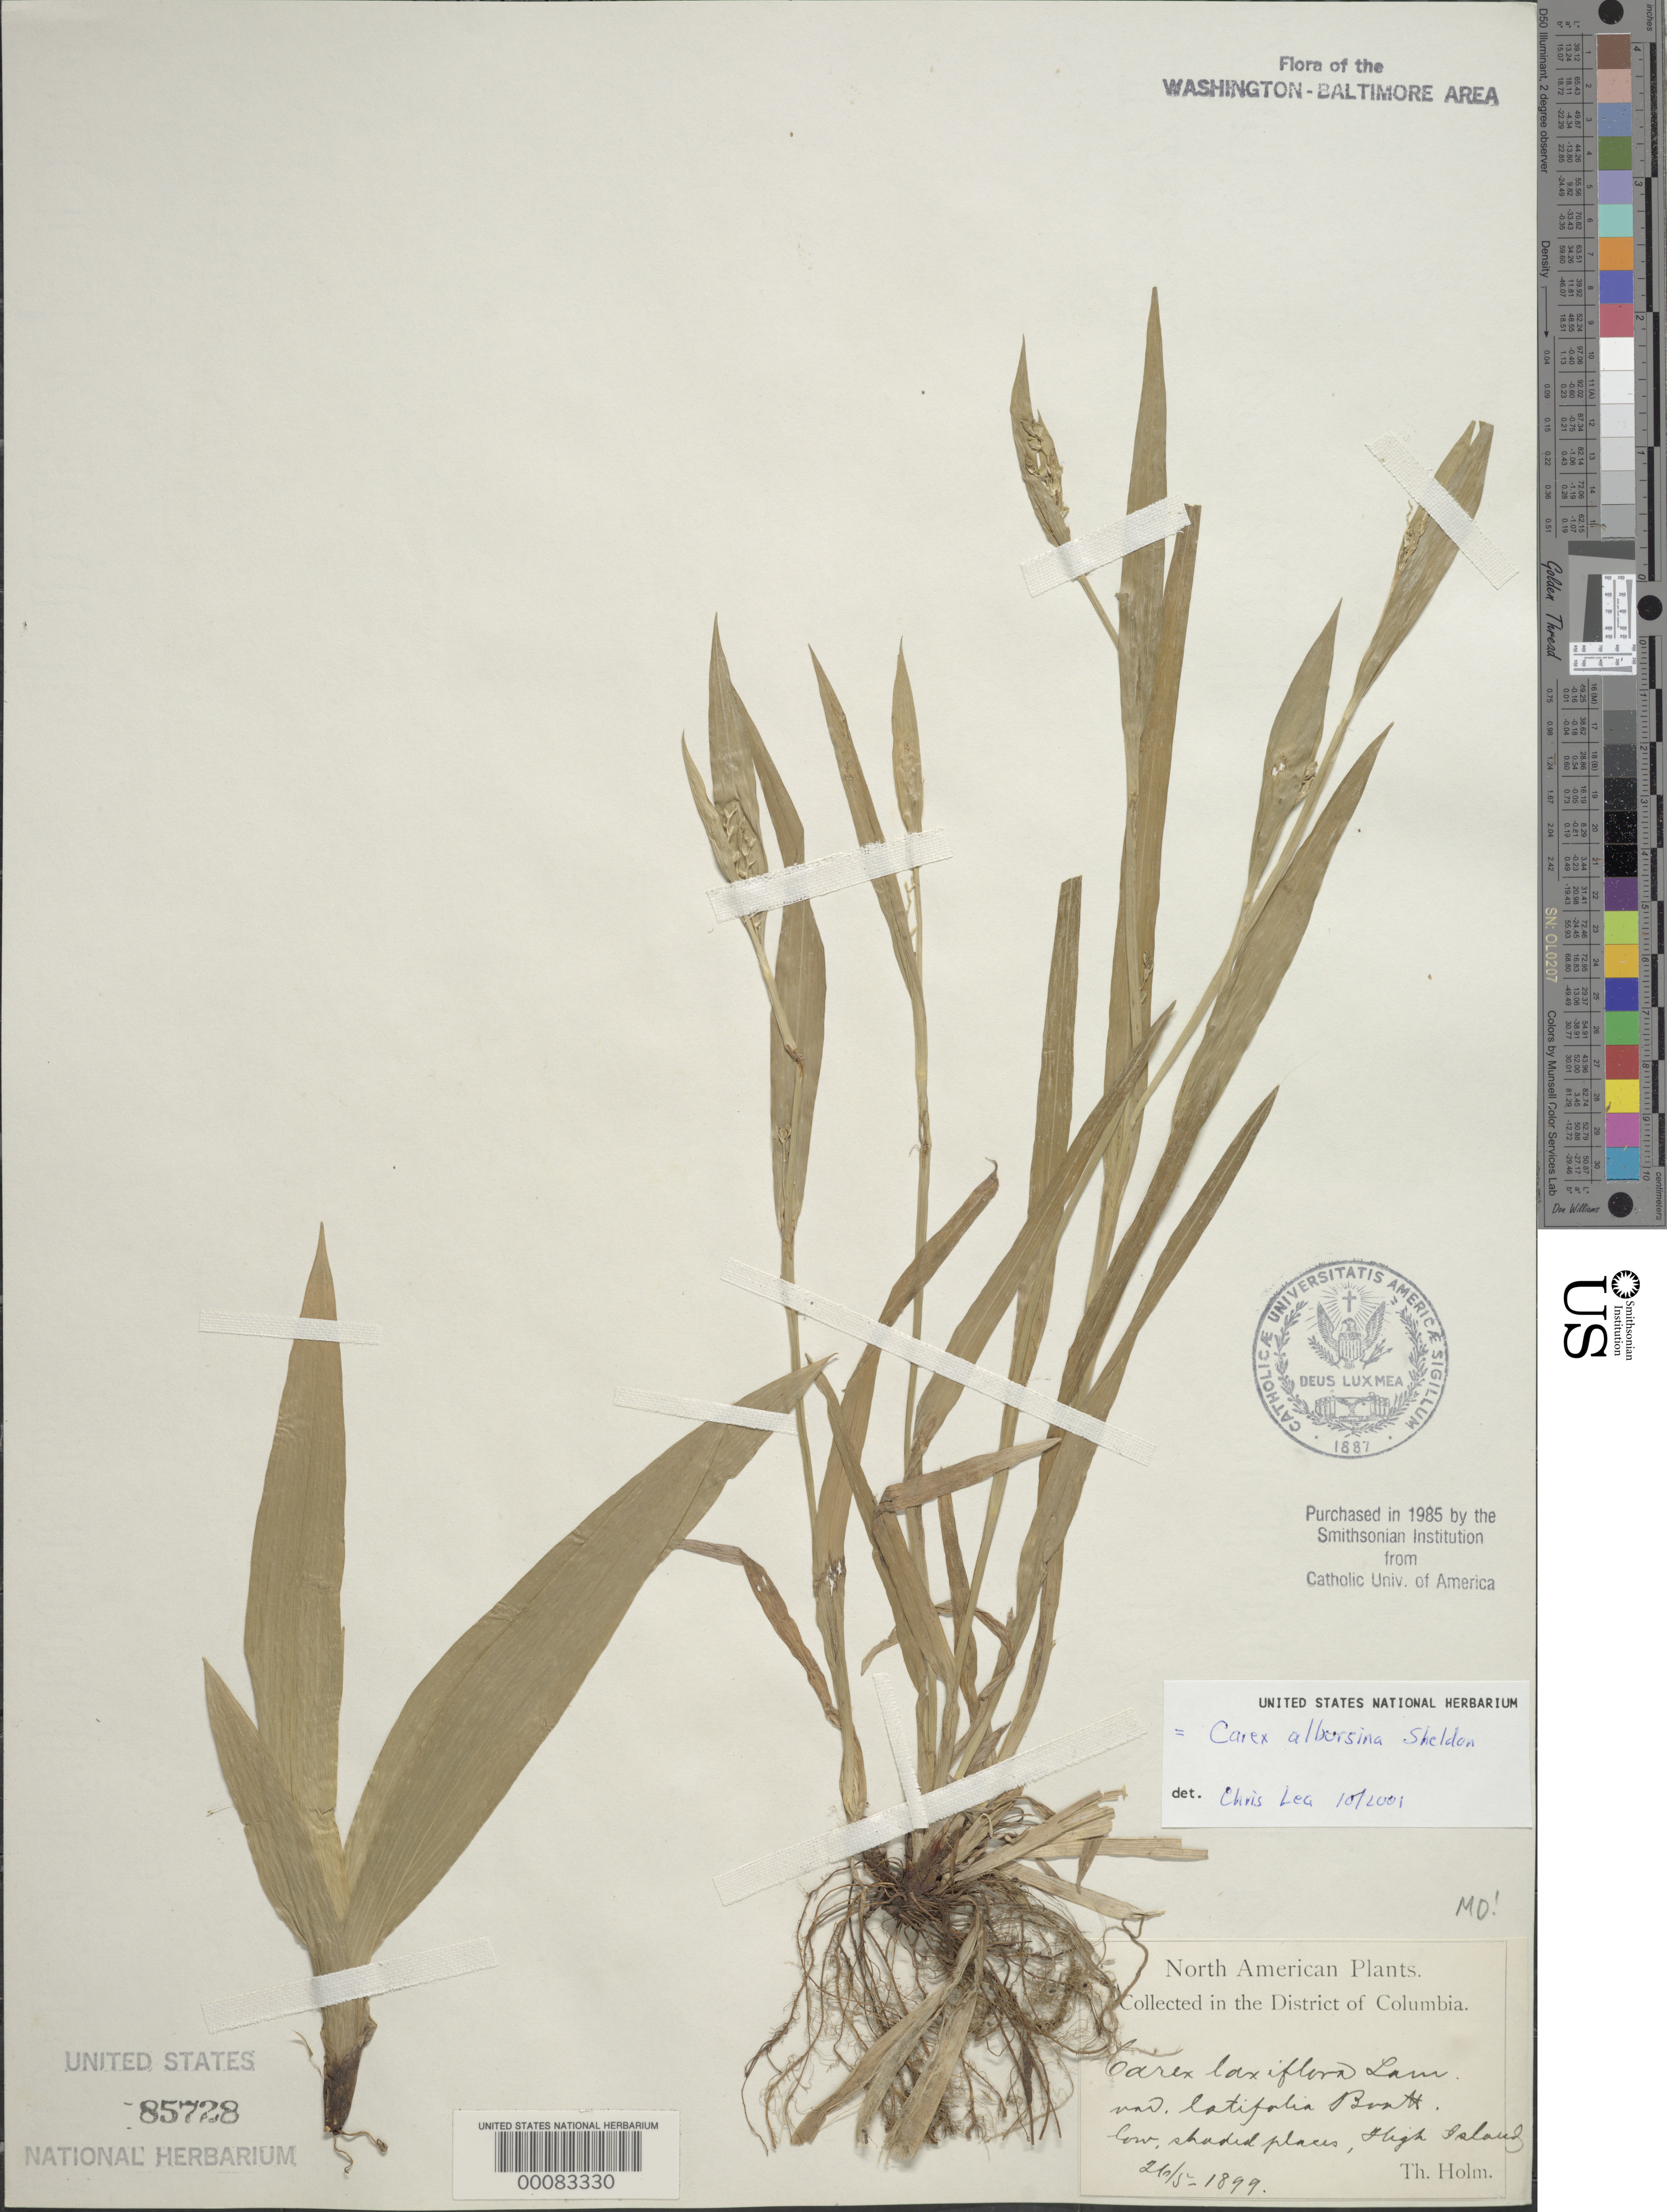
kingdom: Plantae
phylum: Tracheophyta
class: Liliopsida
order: Poales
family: Cyperaceae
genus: Carex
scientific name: Carex albursina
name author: E. Sheld.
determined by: Lea, C.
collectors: T. Holm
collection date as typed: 26 May 1899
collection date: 1899-05-26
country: United States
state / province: Maryland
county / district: Montgomery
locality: High Island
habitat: Low shade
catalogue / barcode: US 85728